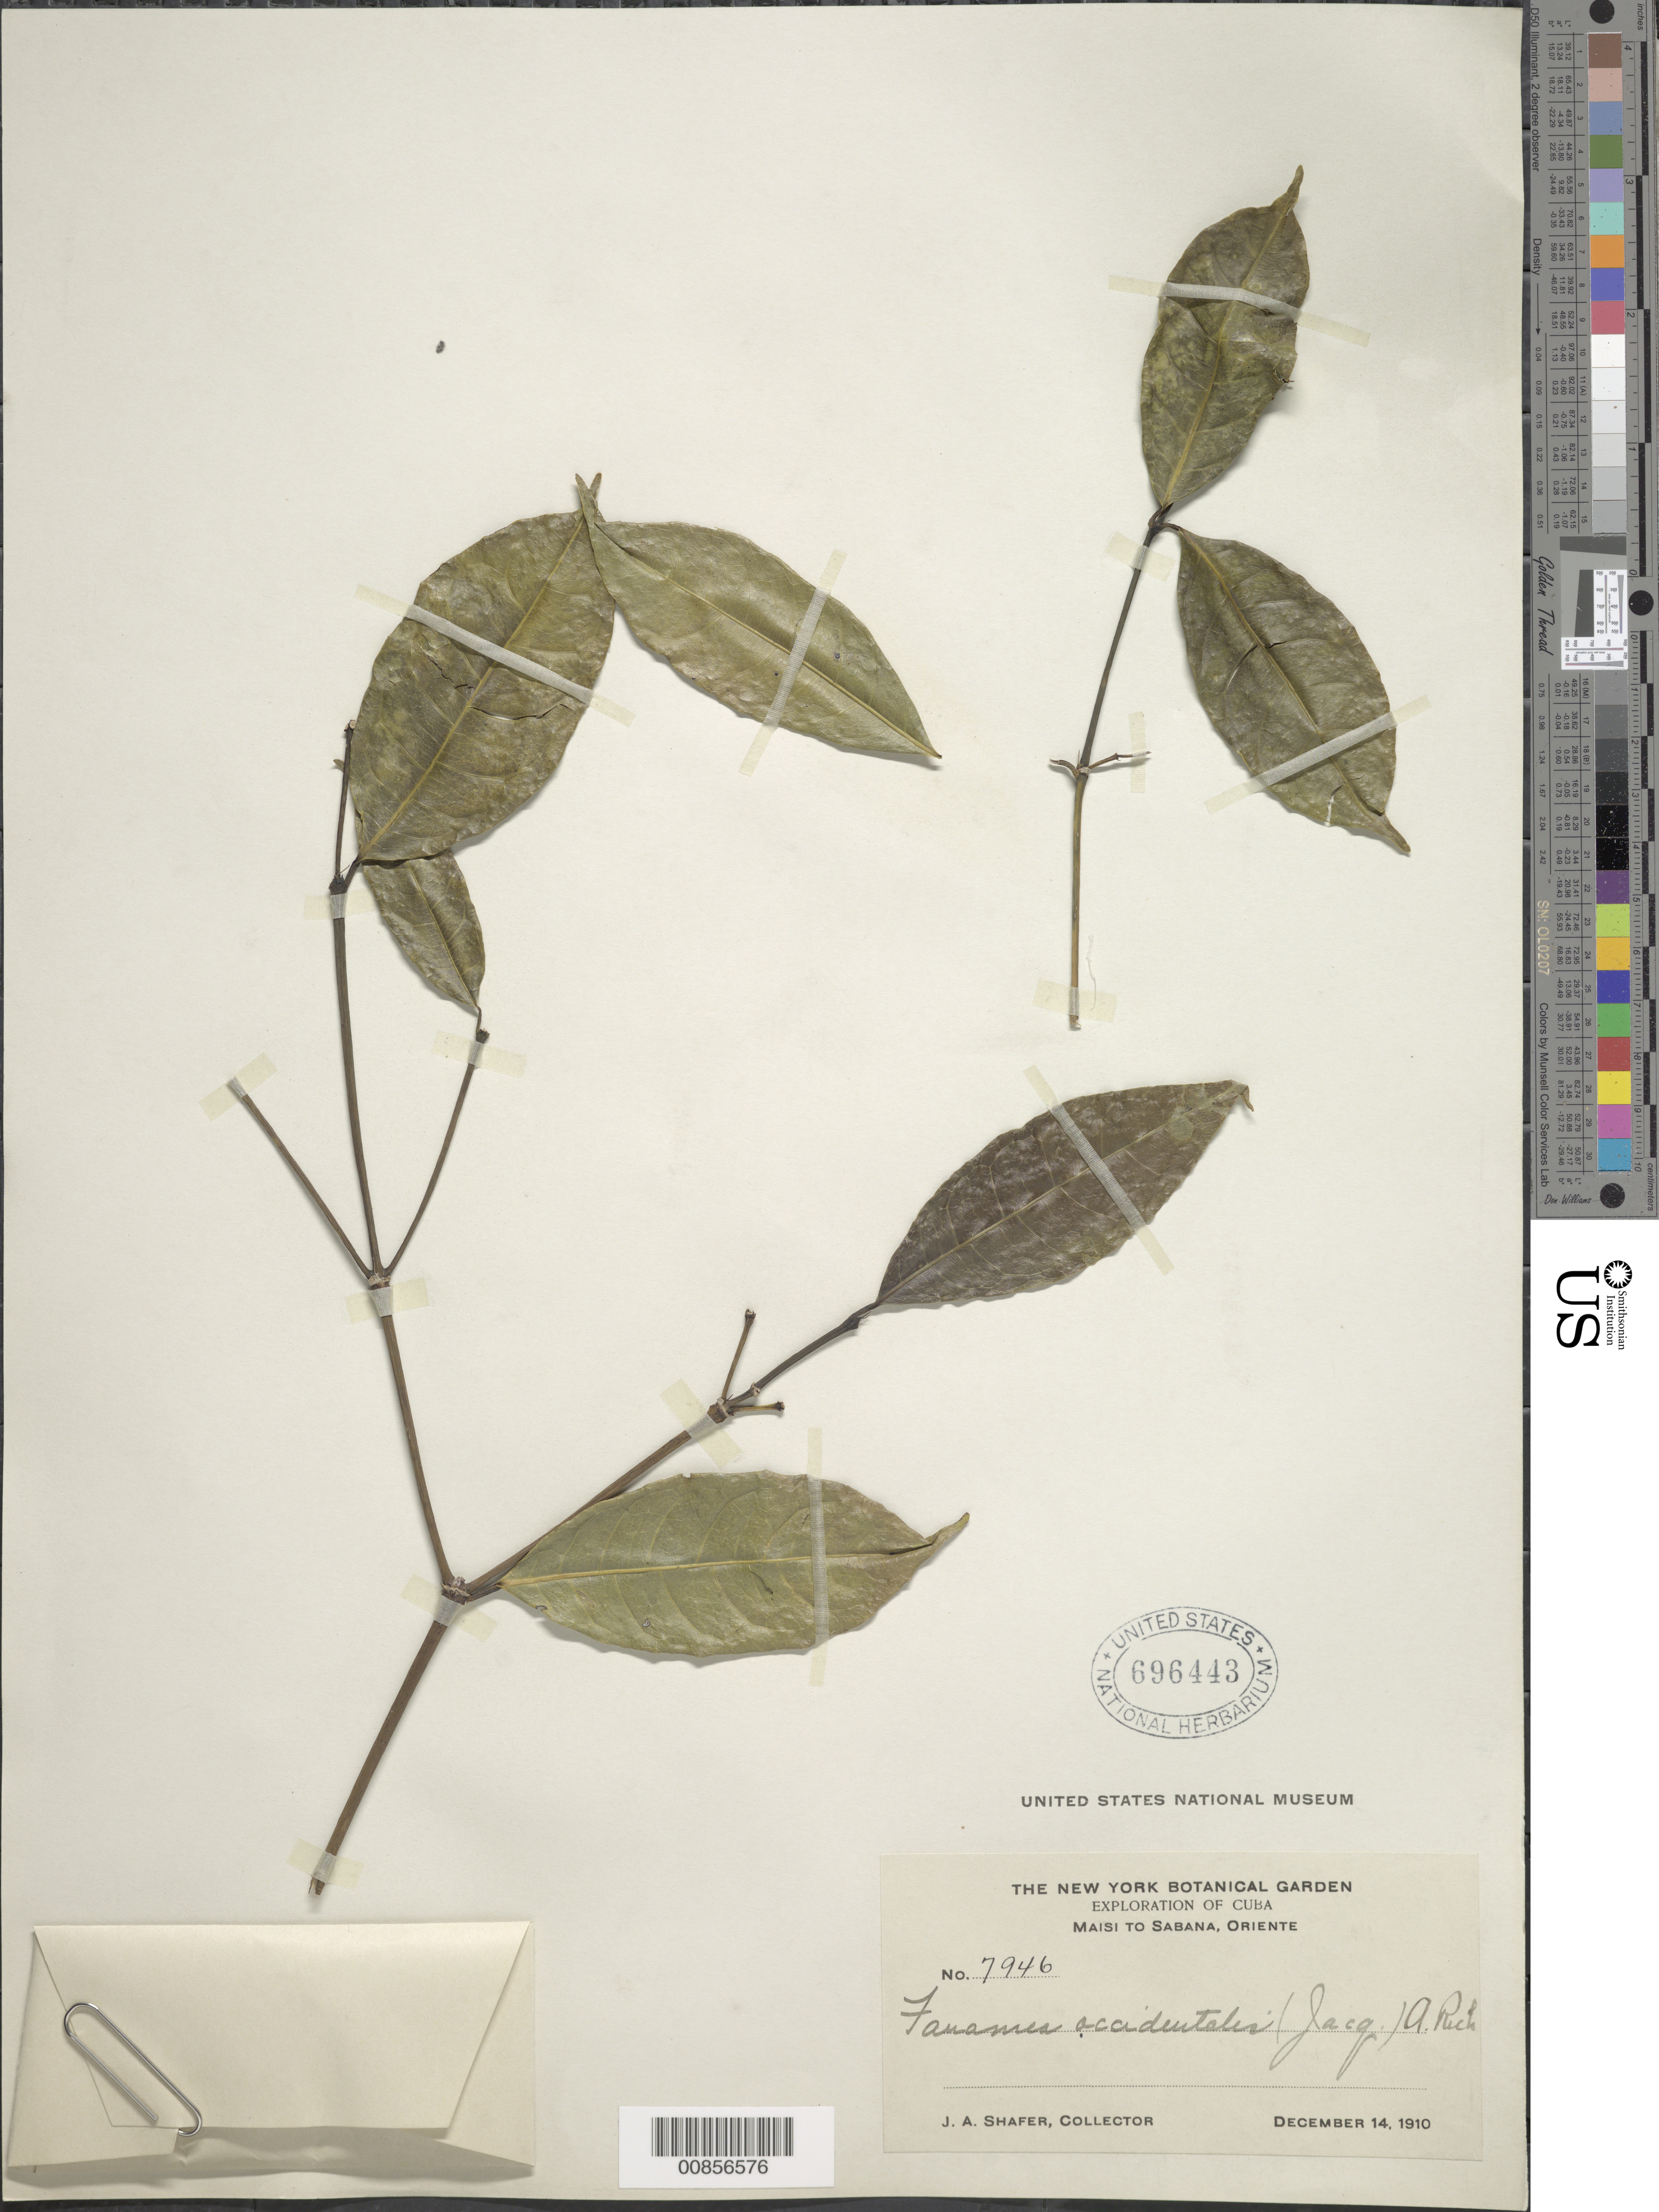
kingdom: Plantae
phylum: Tracheophyta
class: Magnoliopsida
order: Gentianales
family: Rubiaceae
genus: Faramea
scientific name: Faramea occidentalis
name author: (L.) A. Rich.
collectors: J. A. Shafer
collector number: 7946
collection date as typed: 14 Dec 1910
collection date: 1910-12-14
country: Cuba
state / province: Oriente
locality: Maisi to Sabana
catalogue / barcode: US 696443